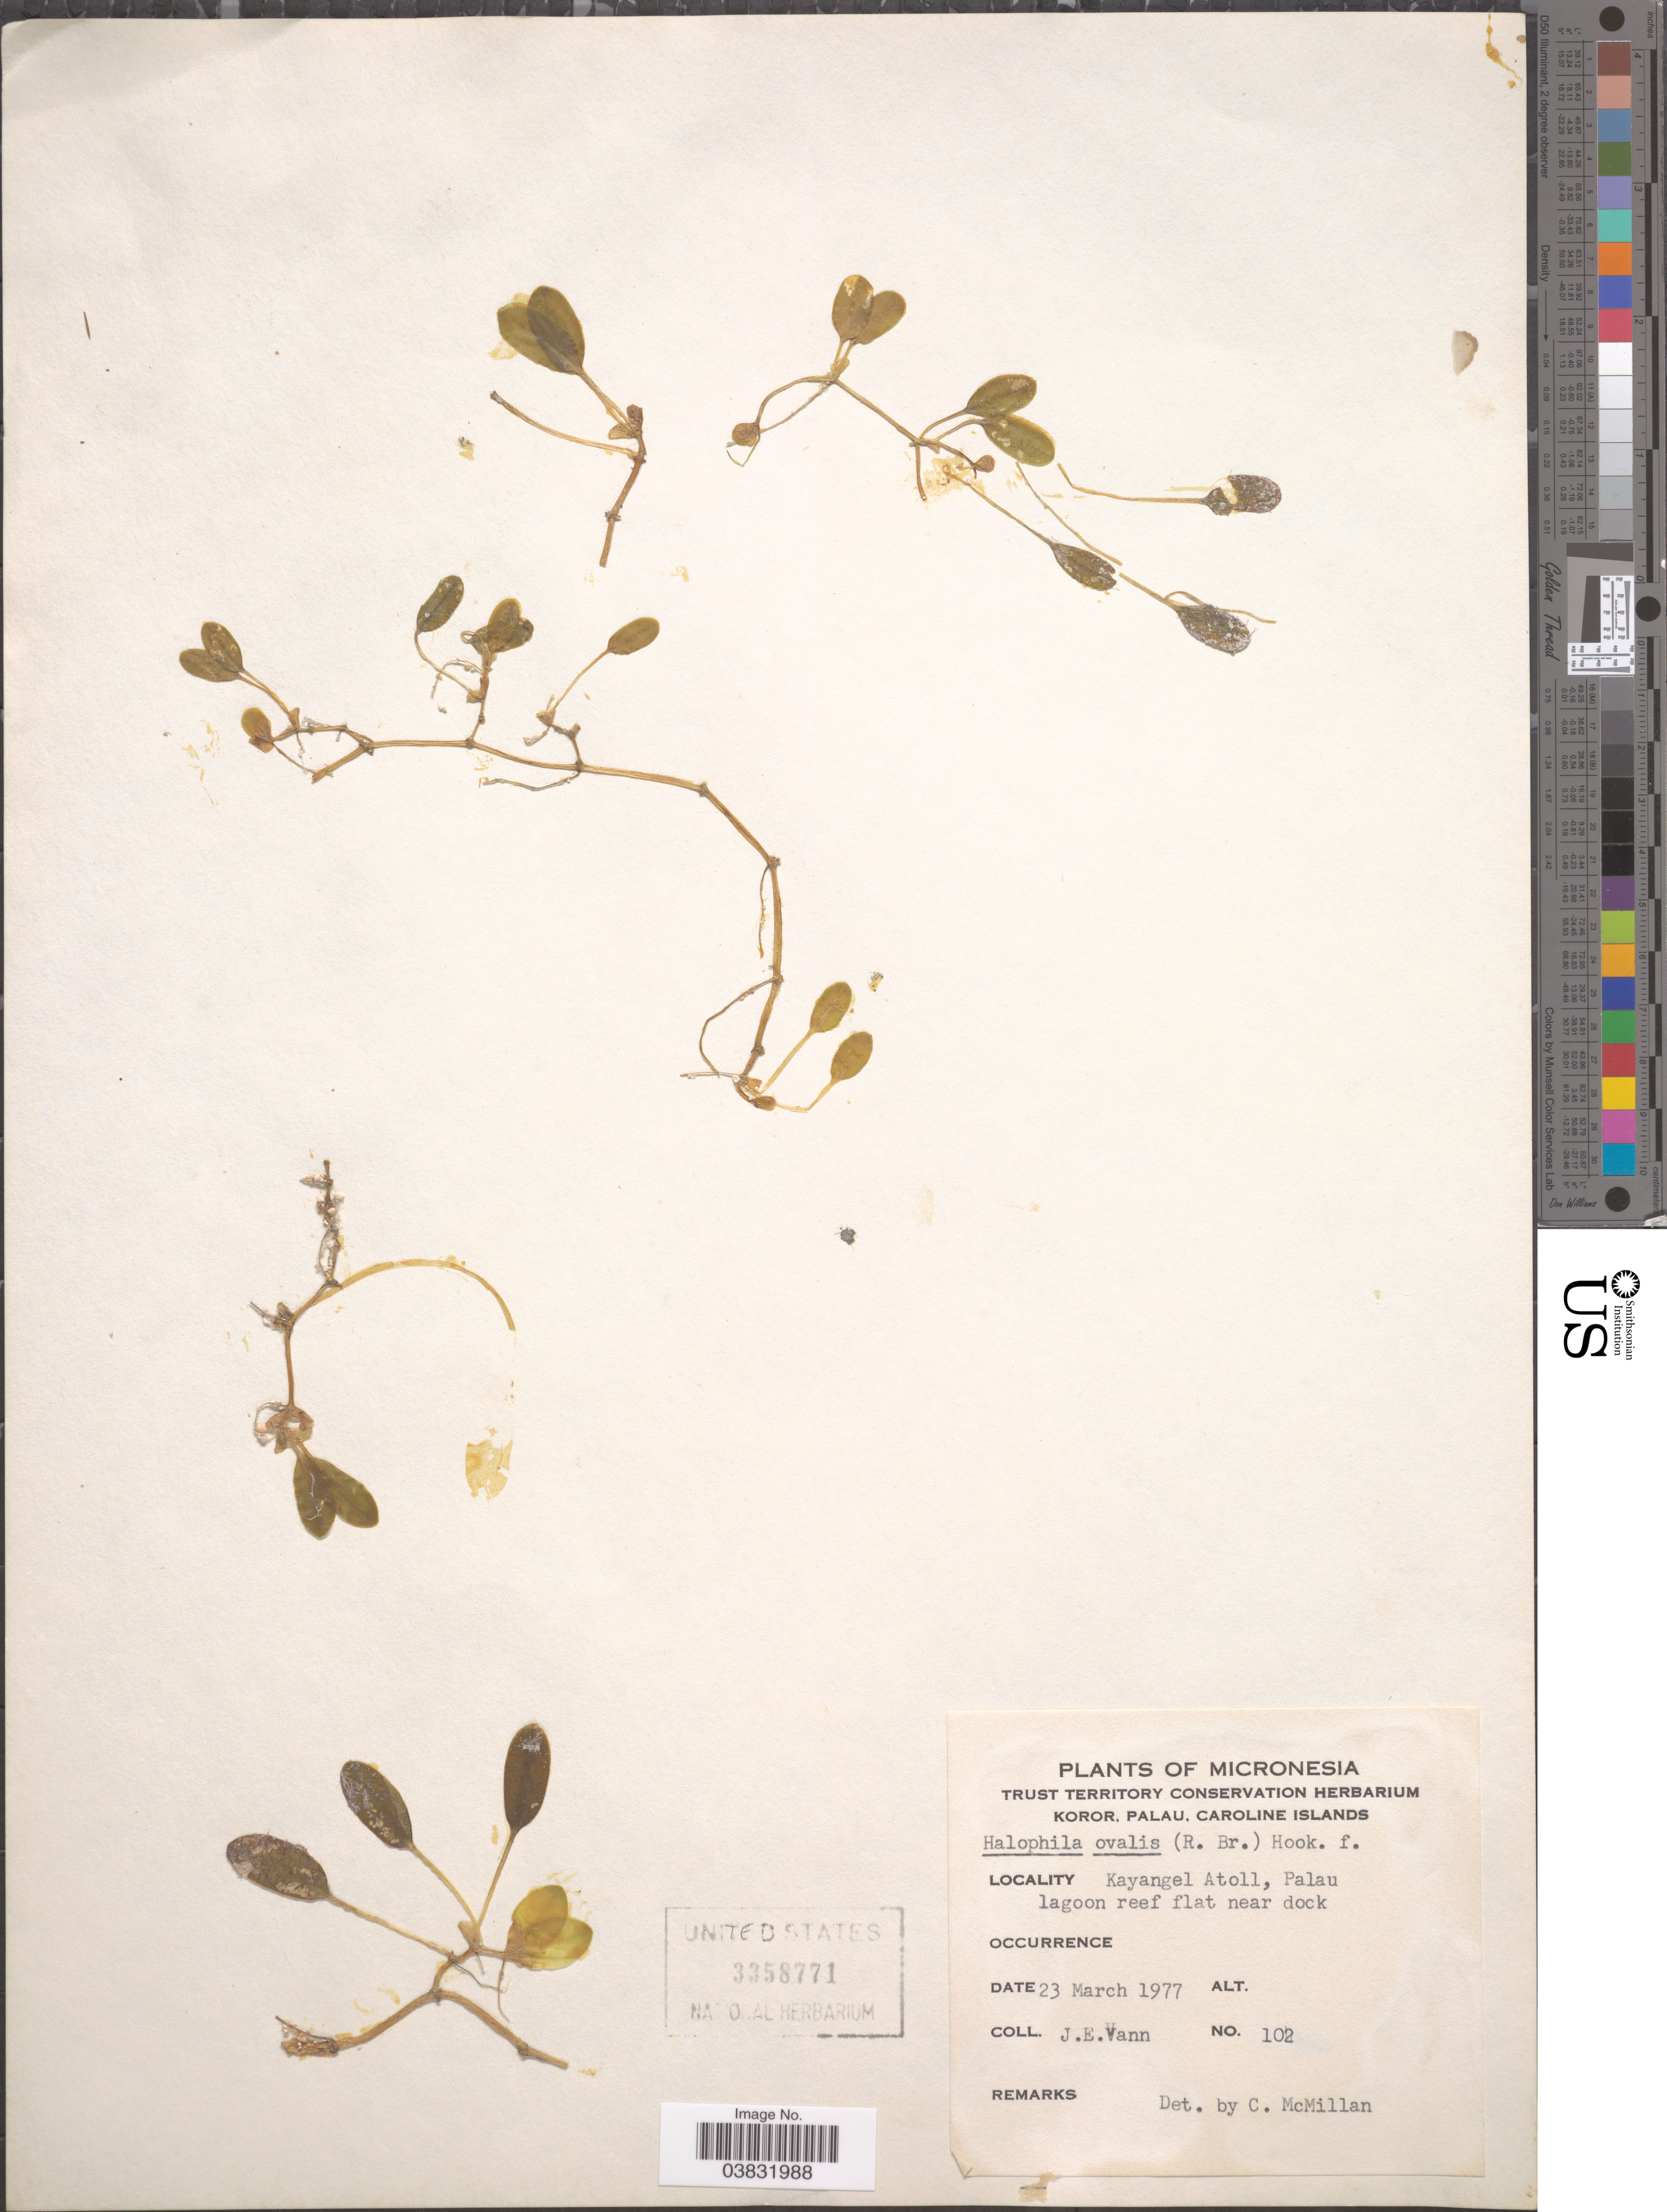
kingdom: Plantae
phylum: Tracheophyta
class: Liliopsida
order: Alismatales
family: Hydrocharitaceae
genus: Halophila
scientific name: Halophila ovalis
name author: (R. Br.) Hook. f.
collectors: J. Vann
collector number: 102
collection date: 1977-03-23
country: Palau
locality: Micronesia. Kayangel Atoll, Palau lagoon reef flat near dock.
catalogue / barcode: US 3358771